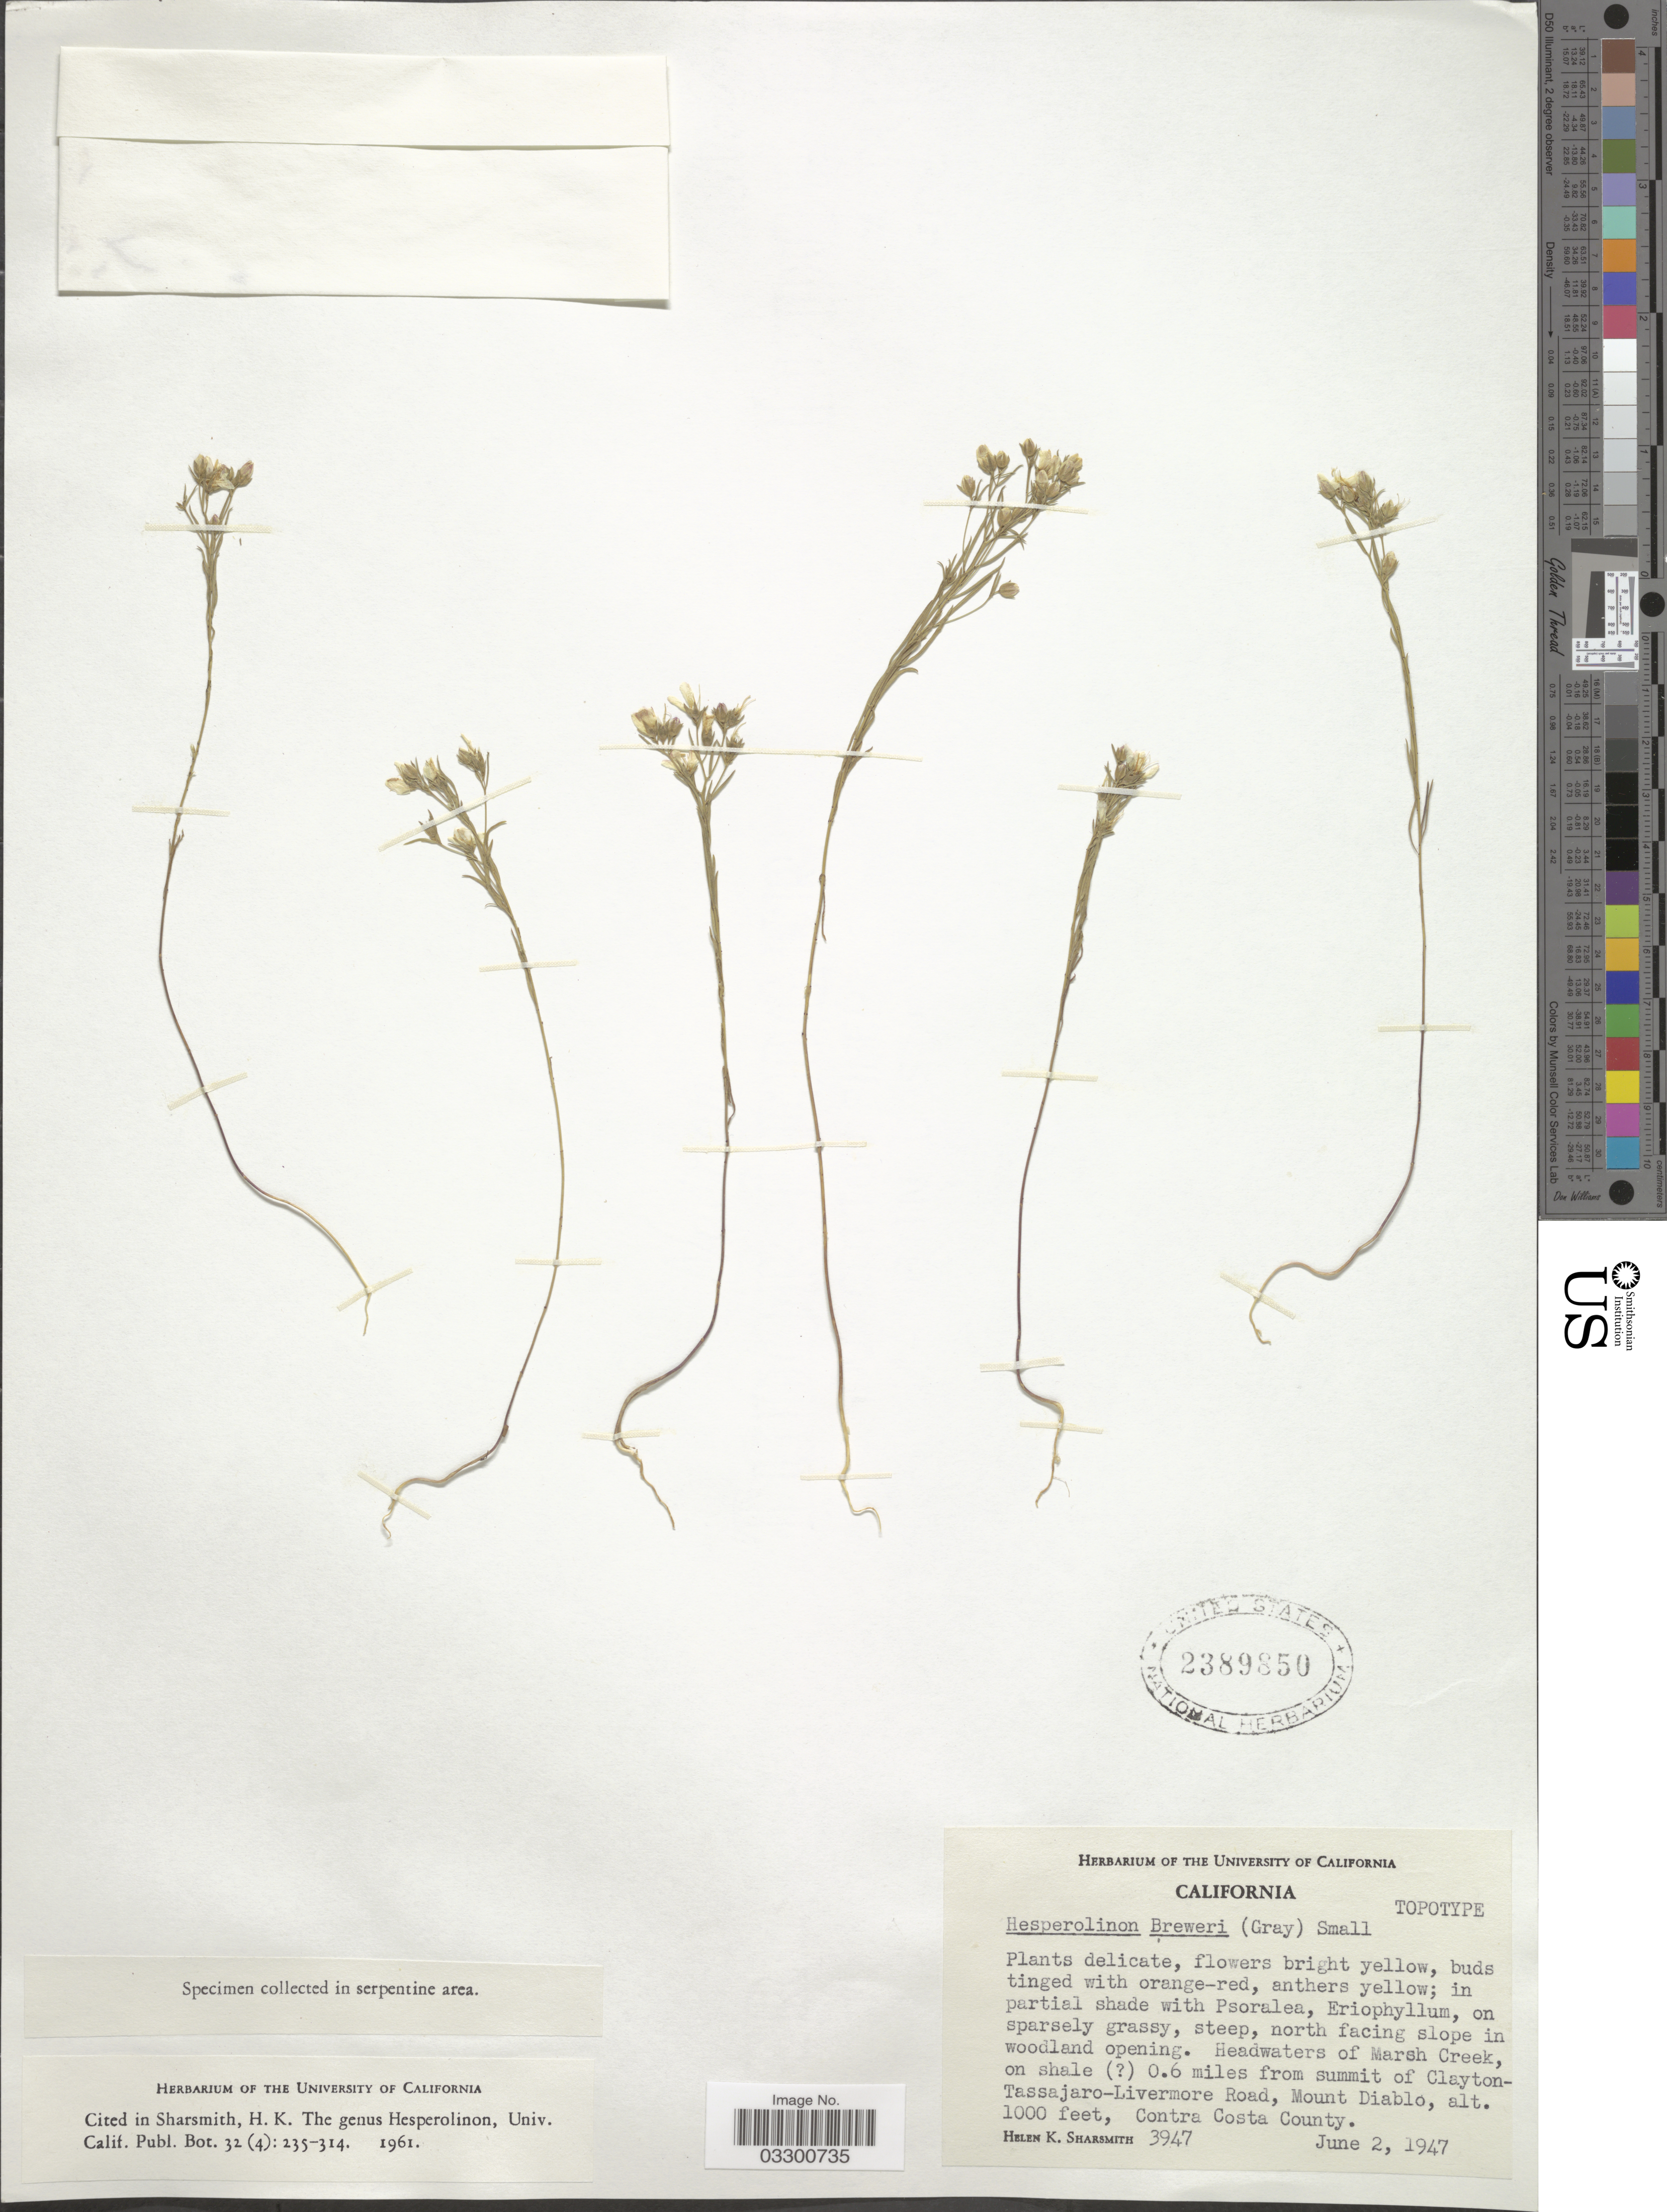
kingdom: Plantae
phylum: Tracheophyta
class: Magnoliopsida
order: Malpighiales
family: Linaceae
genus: Linum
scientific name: Linum breweri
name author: A. Gray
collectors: H. Sharsmith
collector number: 3947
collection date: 1947-06-02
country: United States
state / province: California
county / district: Contra Costa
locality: Headwaters of Marsh Creek, on shale ( [unsure placement]) 0.6 miles from summit of Clayton-Tassajaro-Livermore Road, Mount Diablo, Contra Costa County.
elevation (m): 305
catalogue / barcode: US 2389850